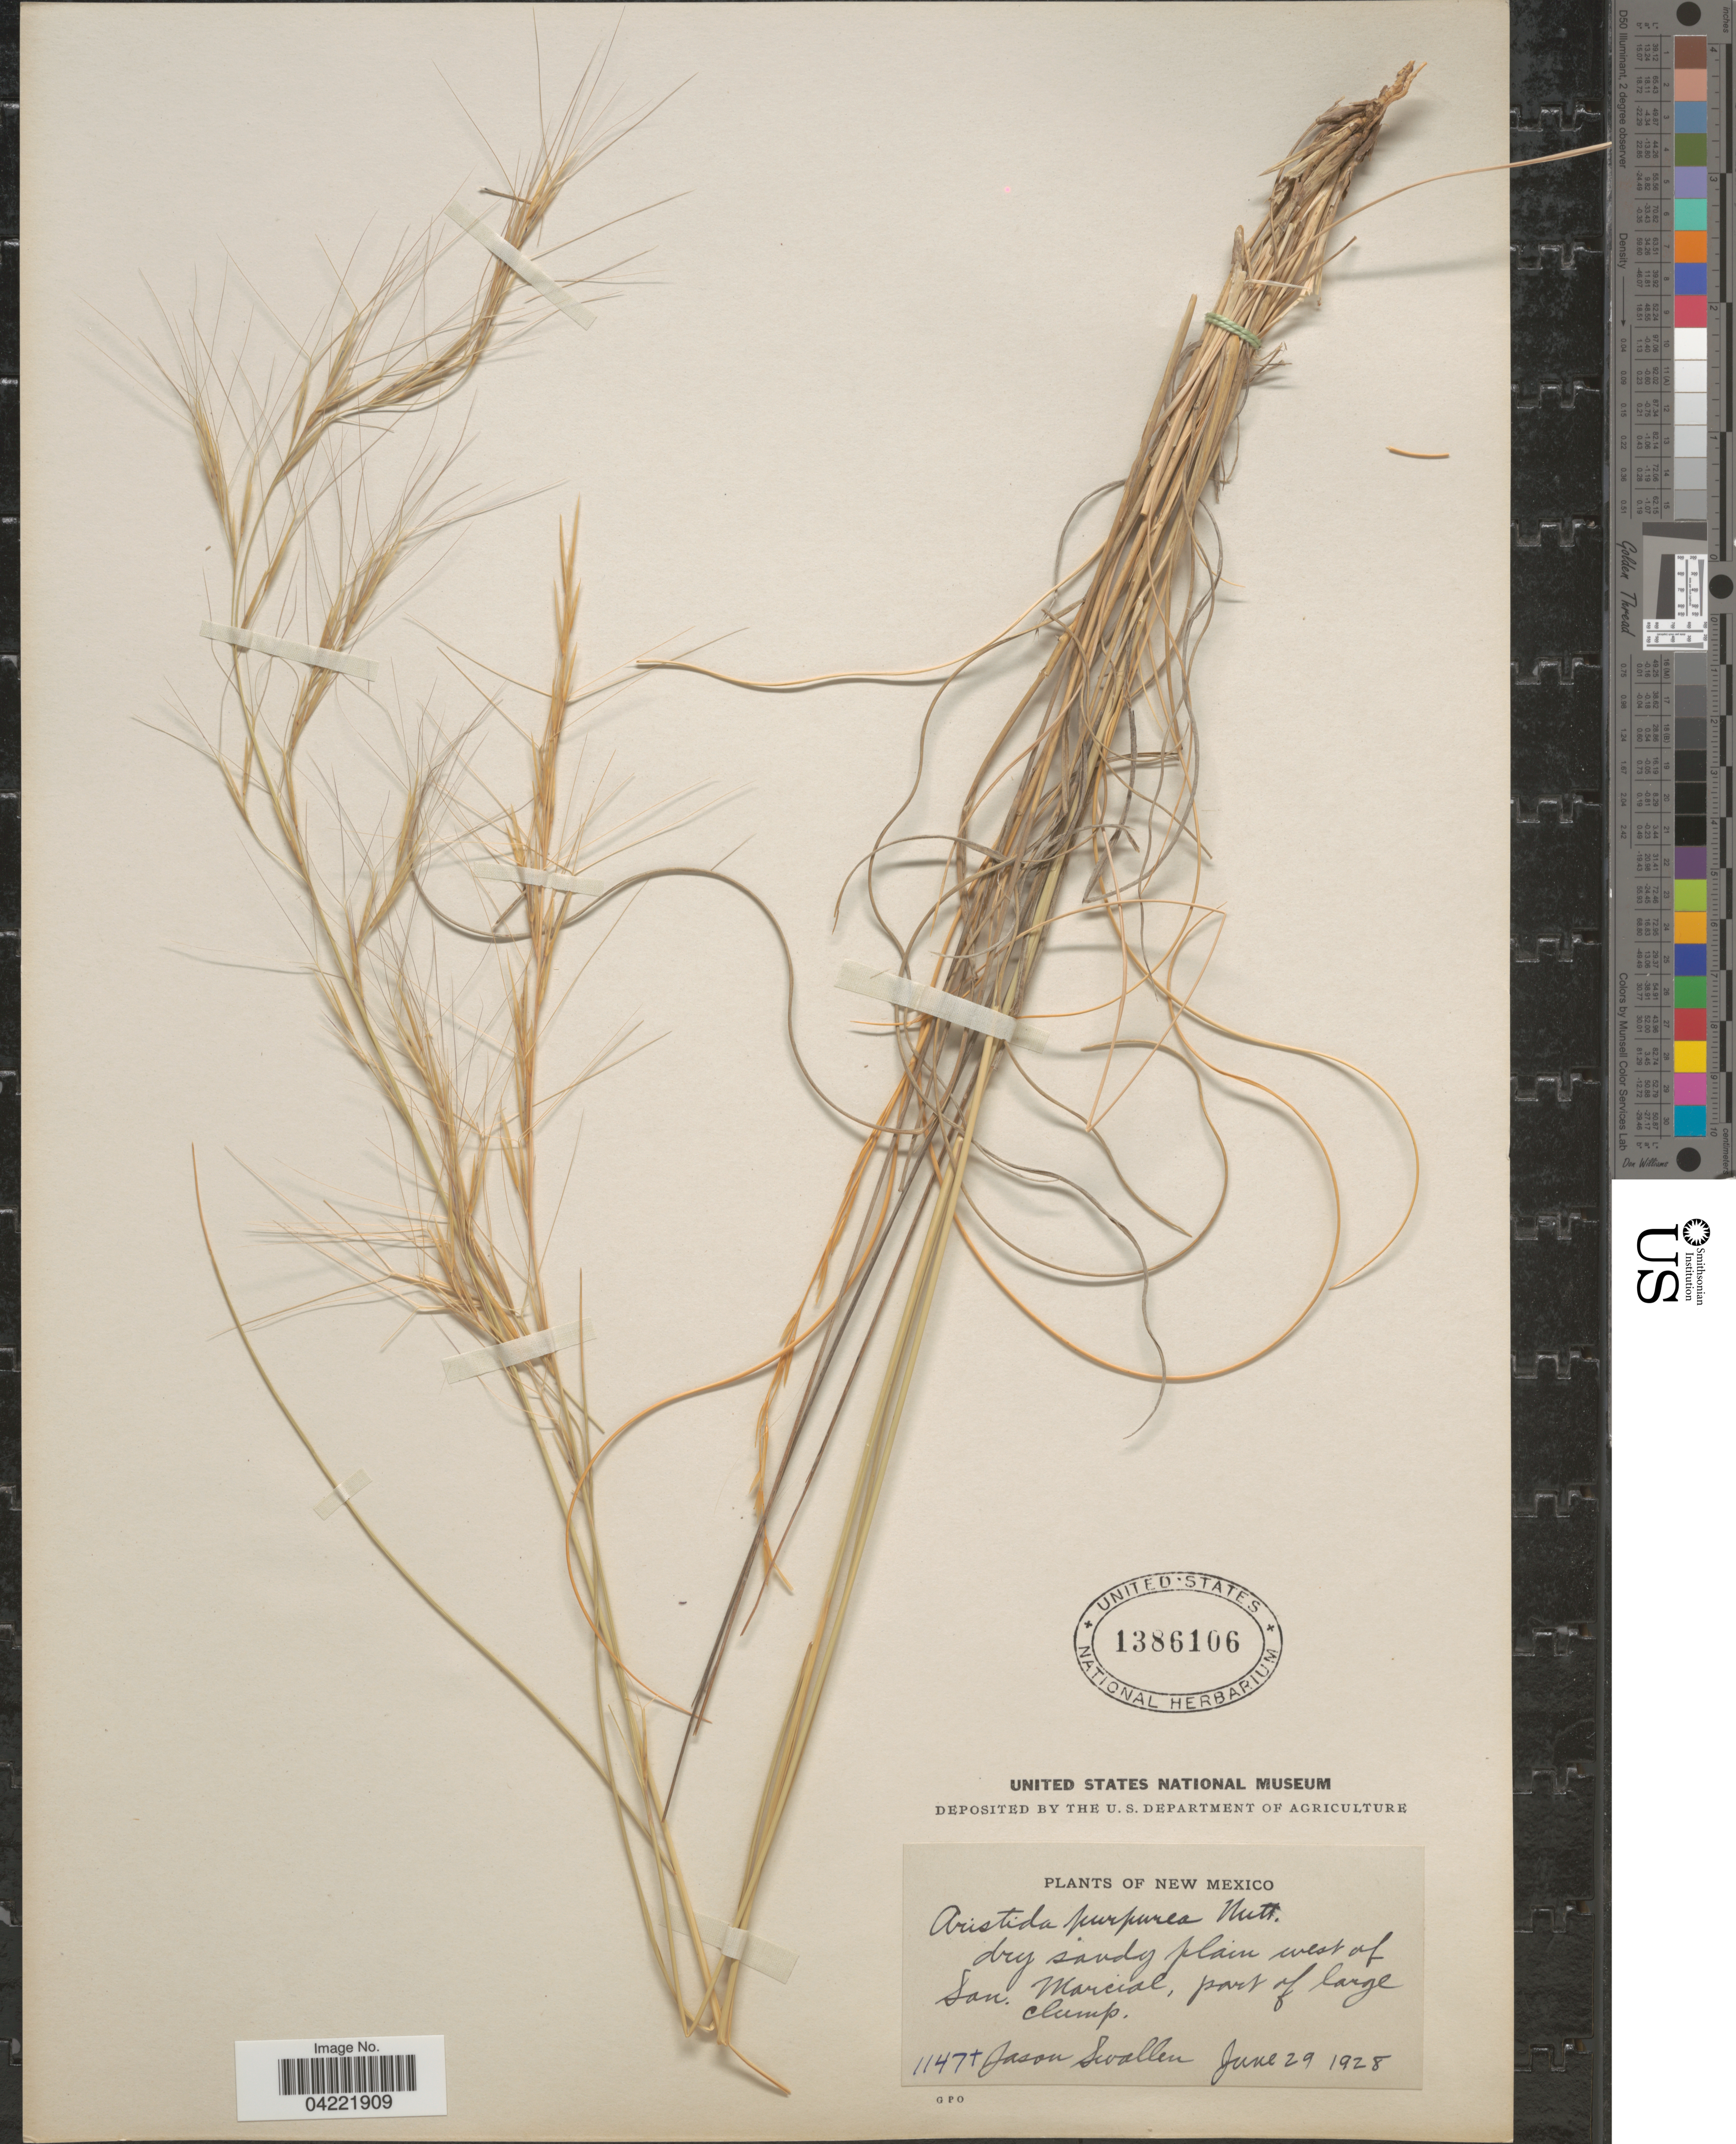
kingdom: Plantae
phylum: Tracheophyta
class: Liliopsida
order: Poales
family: Poaceae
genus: Aristida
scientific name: Aristida purpurea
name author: Nutt.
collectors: J. R. Swallen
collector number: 1147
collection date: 1928-06-29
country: United States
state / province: New Mexico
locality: Dry sandy plain west of San Marcial, part of large clump.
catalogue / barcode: US 1386106